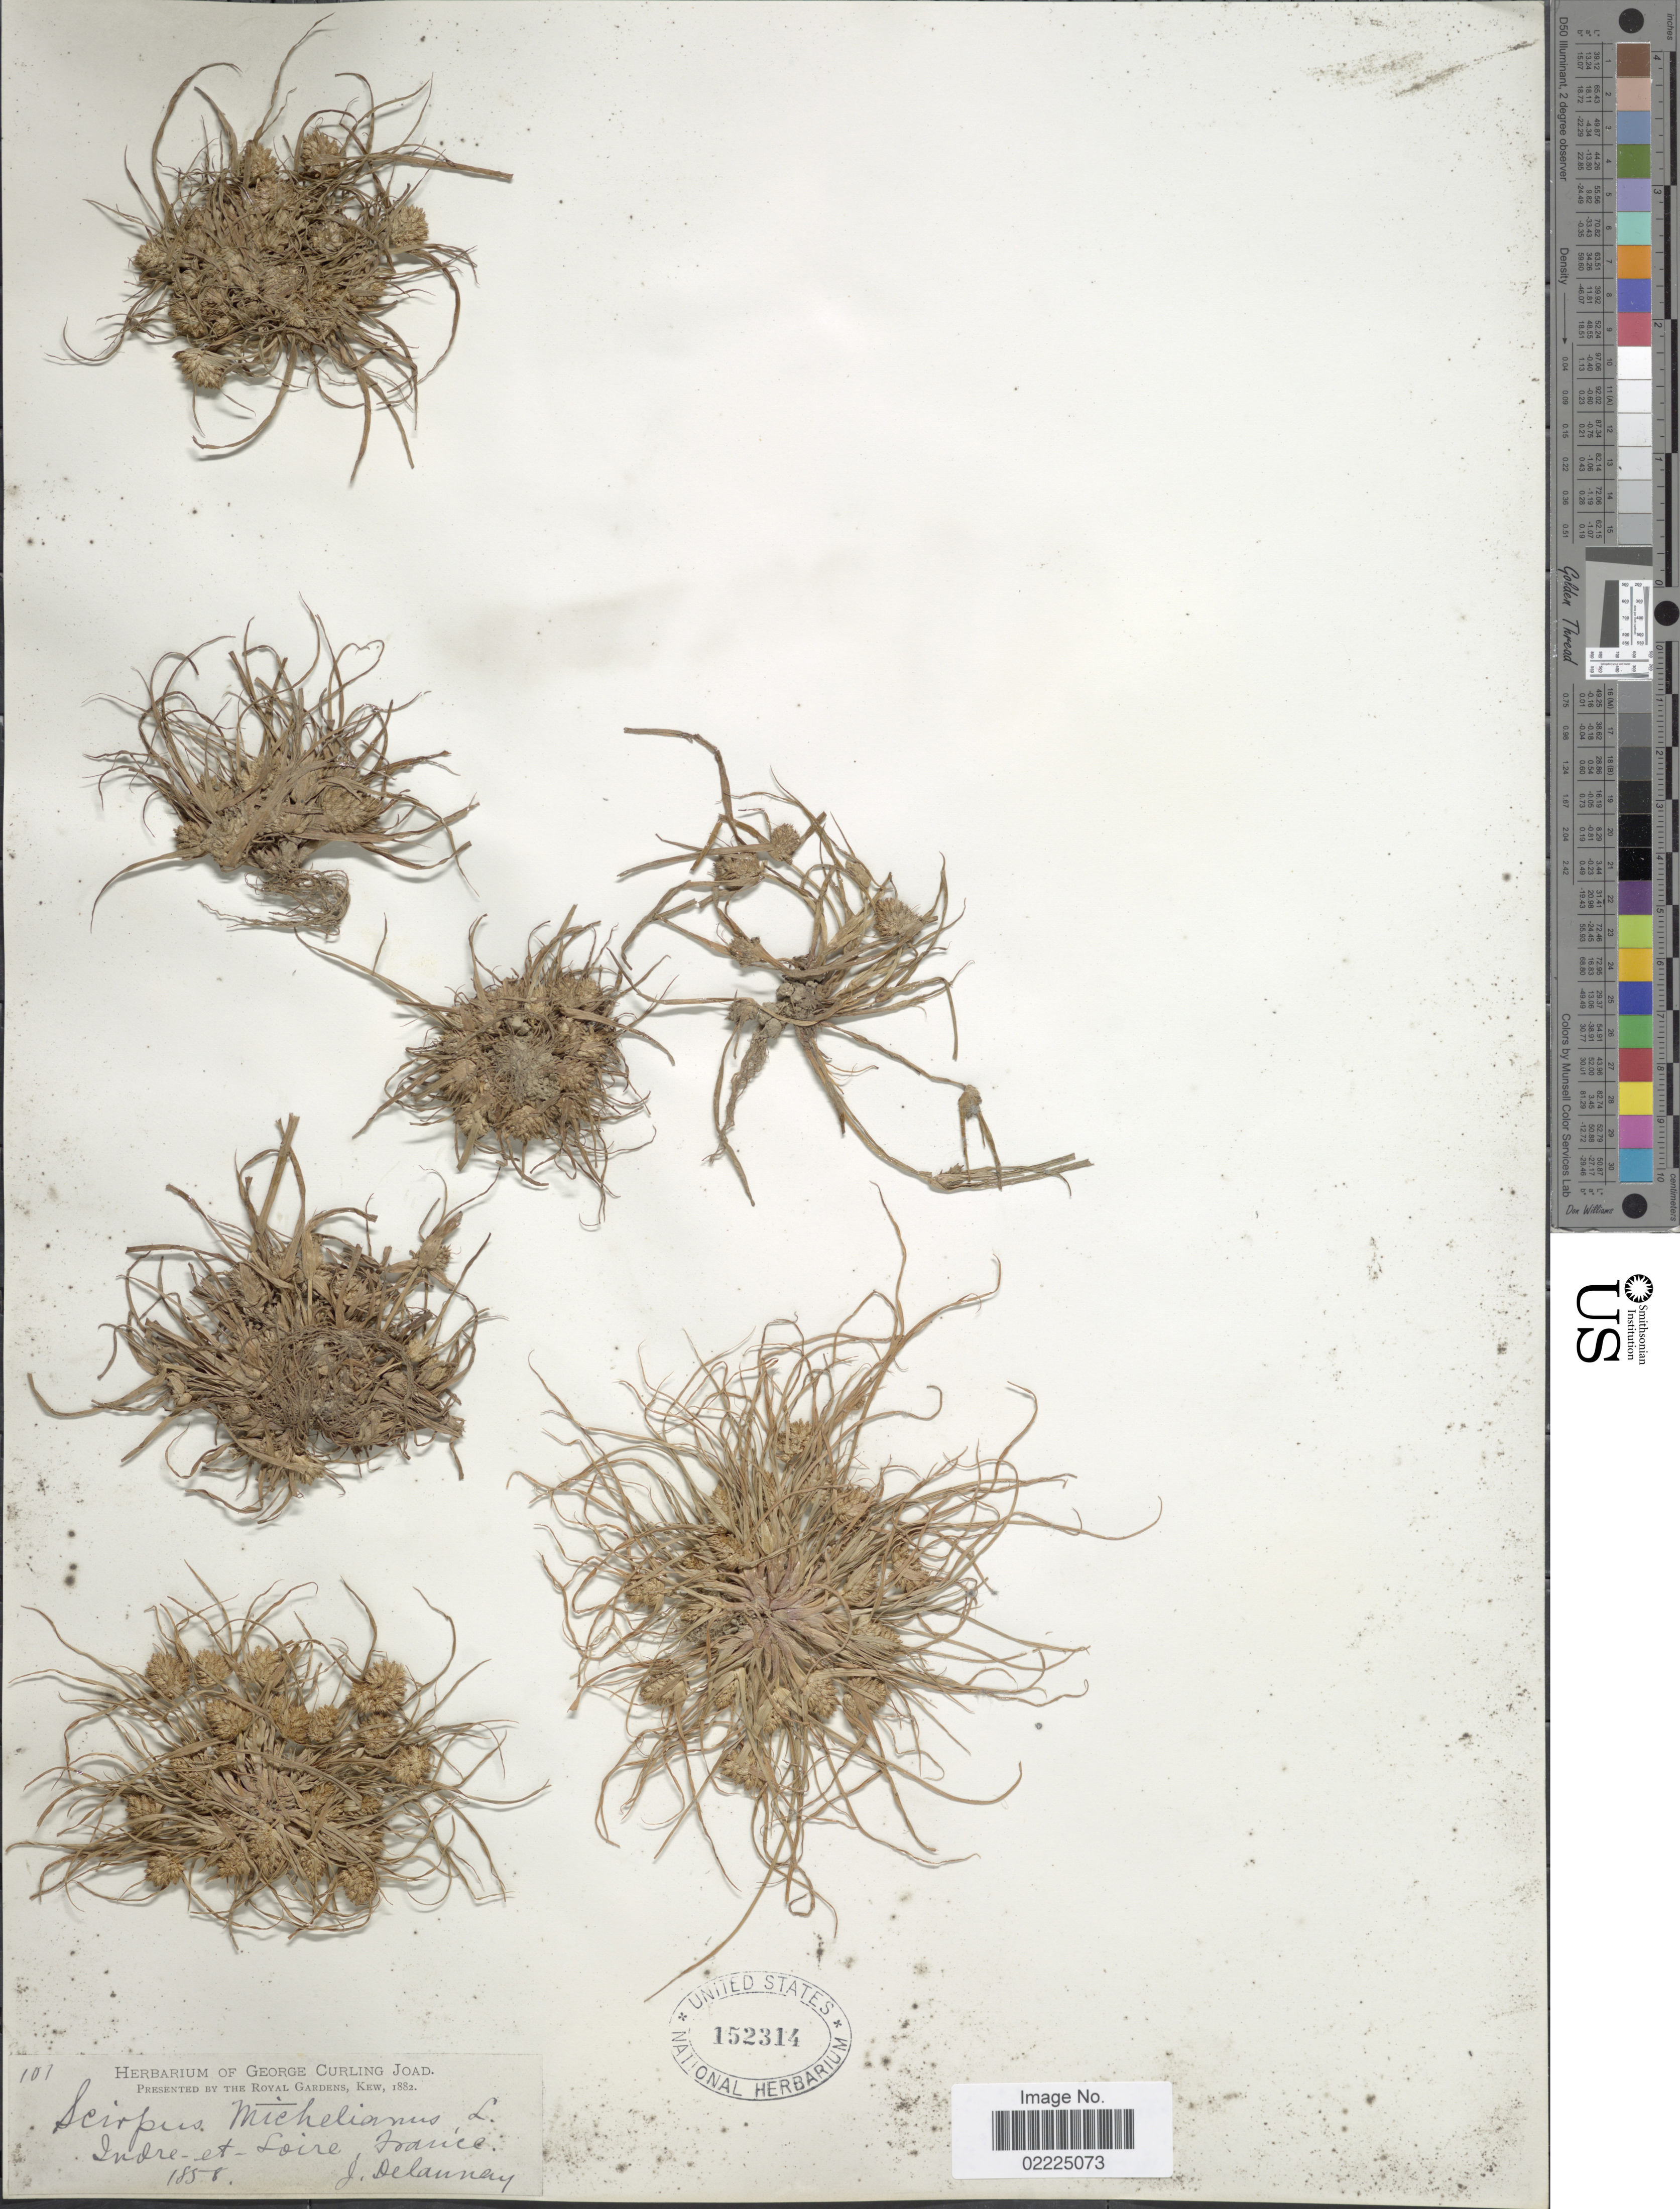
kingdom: Plantae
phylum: Tracheophyta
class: Liliopsida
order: Poales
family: Cyperaceae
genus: Cyperus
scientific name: Cyperus michelianus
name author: (L.) Delile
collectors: J. Delanay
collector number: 101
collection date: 1858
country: France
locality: Indre-et-Loire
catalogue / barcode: US 152314